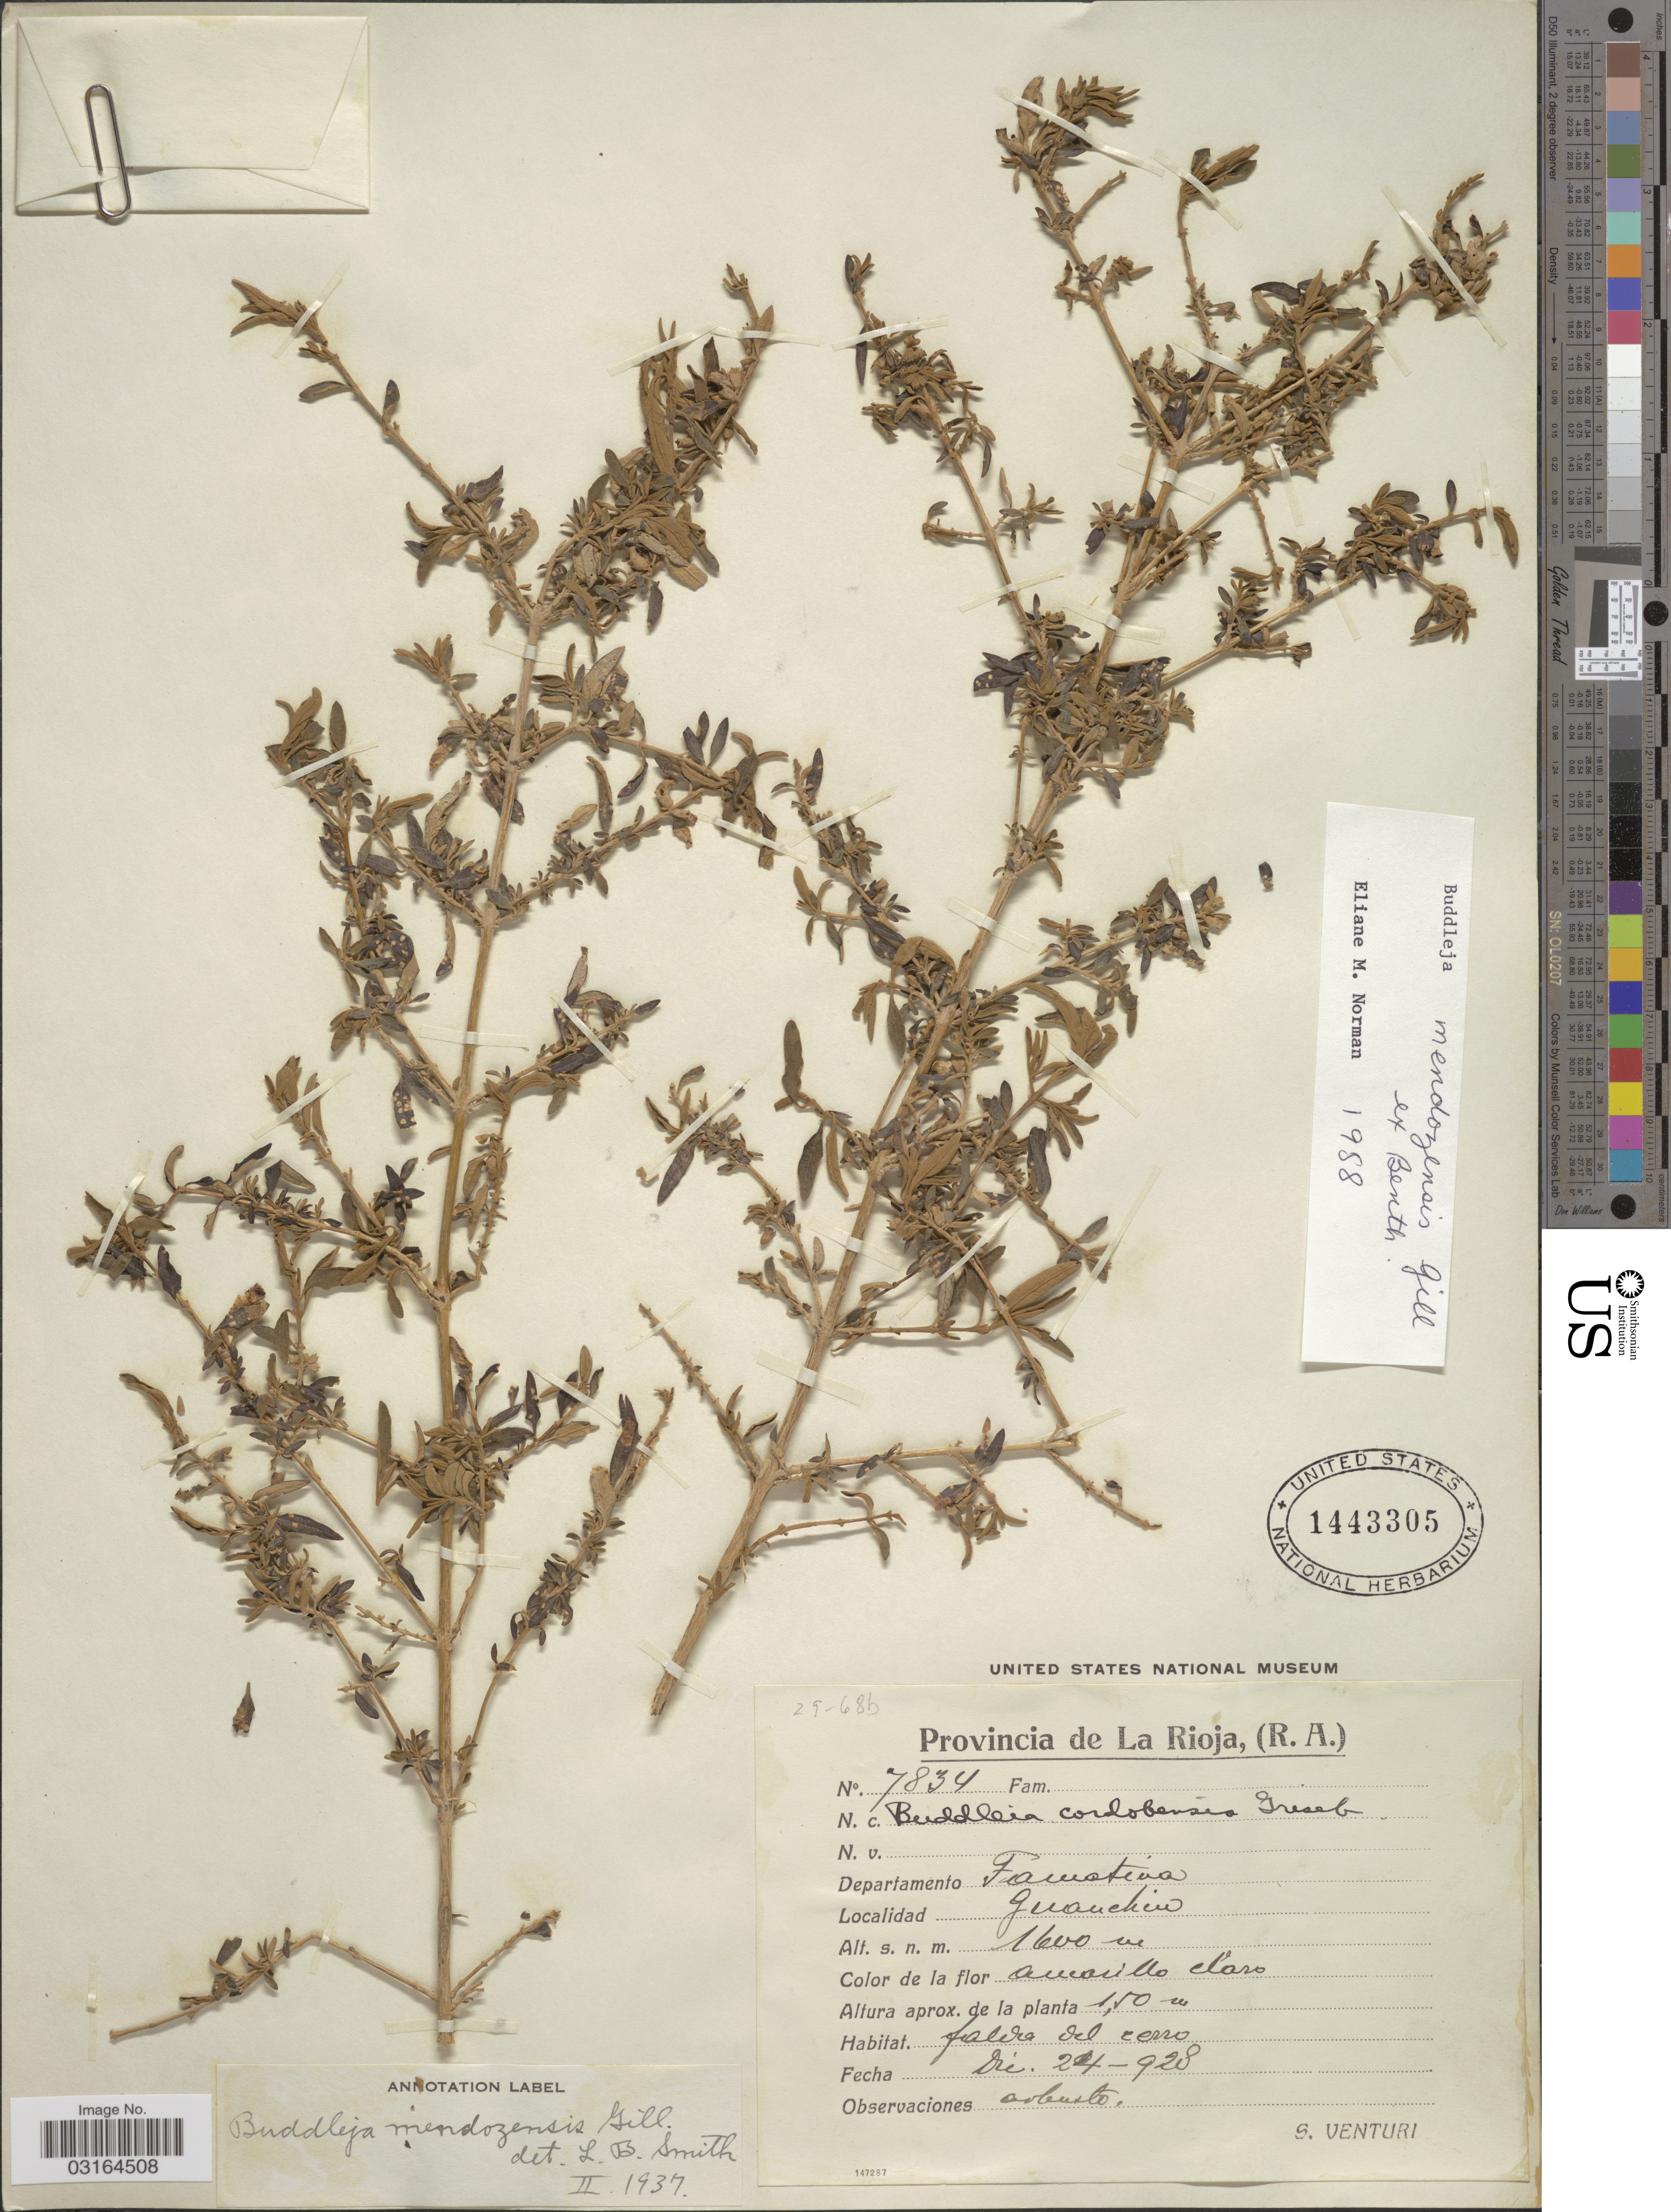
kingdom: Plantae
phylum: Tracheophyta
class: Magnoliopsida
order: Lamiales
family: Scrophulariaceae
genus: Buddleja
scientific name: Buddleja mendozensis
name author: Gillet ex Benth.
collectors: S. Venturi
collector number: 7834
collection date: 1928-12-24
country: Argentina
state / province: La Rioja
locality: Provincia de La Rioja, (R. A.). Departamento Famatina Guanchin.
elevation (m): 1600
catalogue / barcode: US 1443305